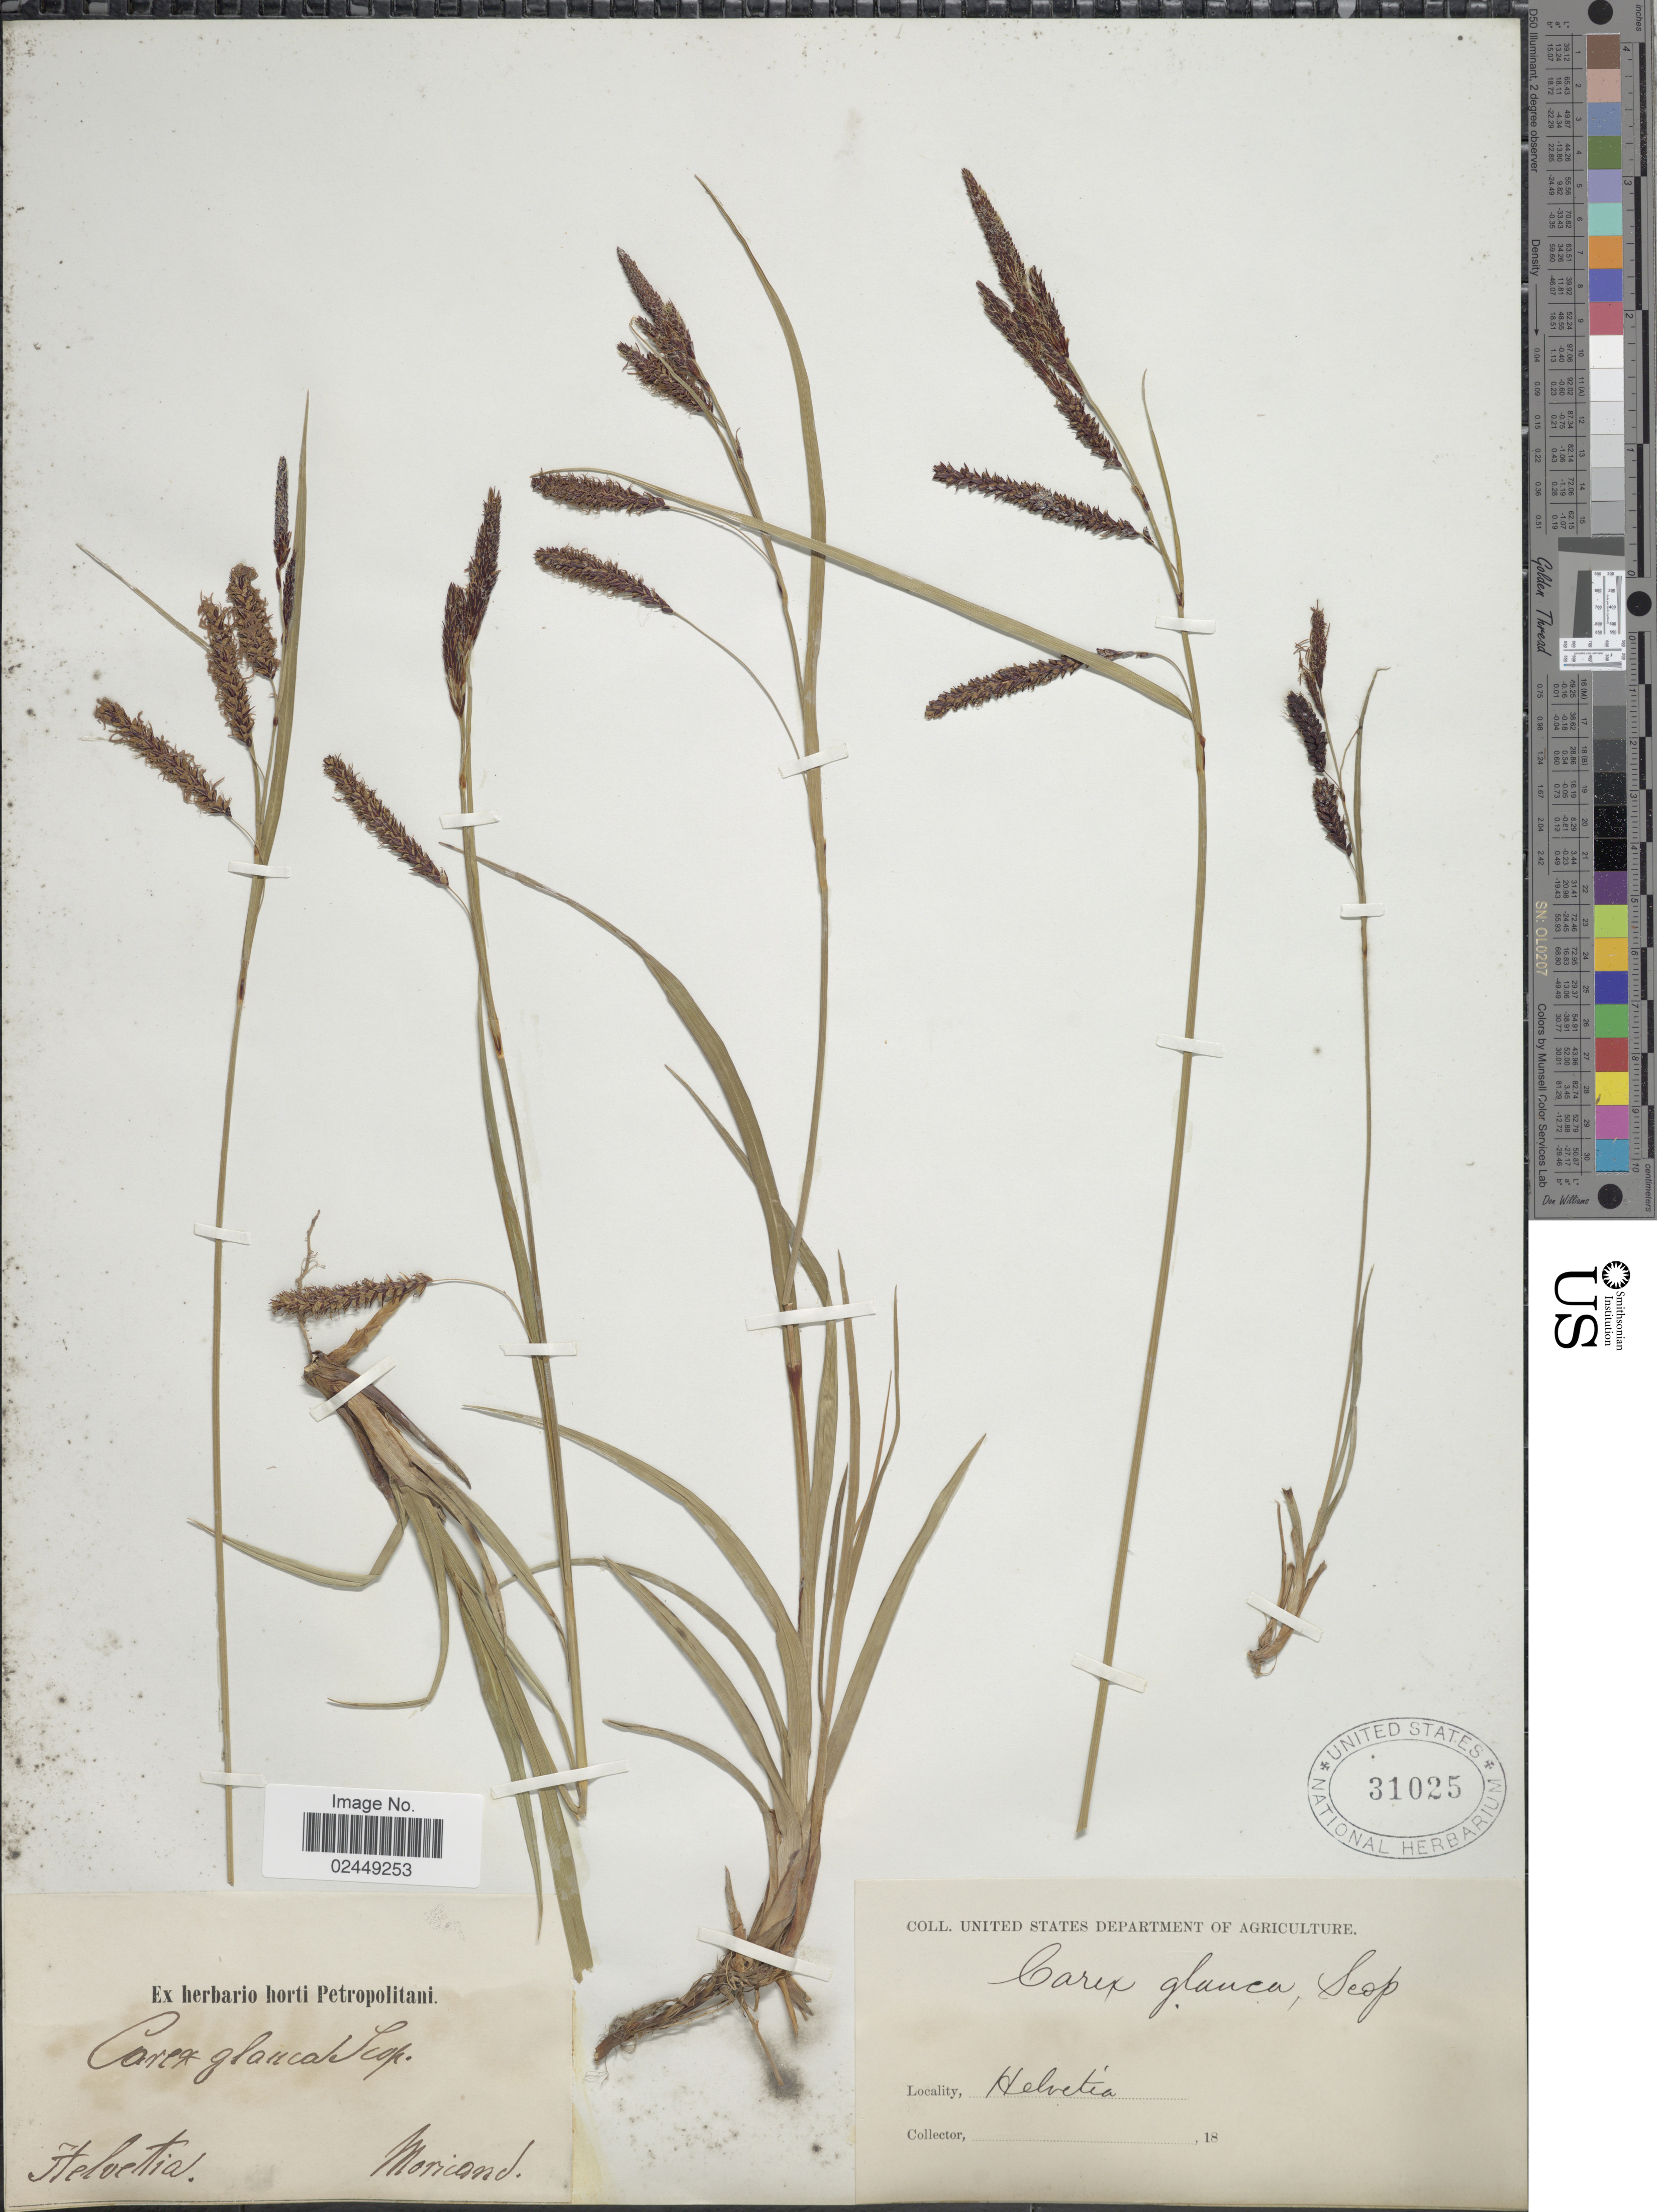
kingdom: Plantae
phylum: Tracheophyta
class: Liliopsida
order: Poales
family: Cyperaceae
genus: Carex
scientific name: Carex flacca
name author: Schreb.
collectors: Moricand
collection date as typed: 18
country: Switzerland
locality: Helvetia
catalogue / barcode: US 31025